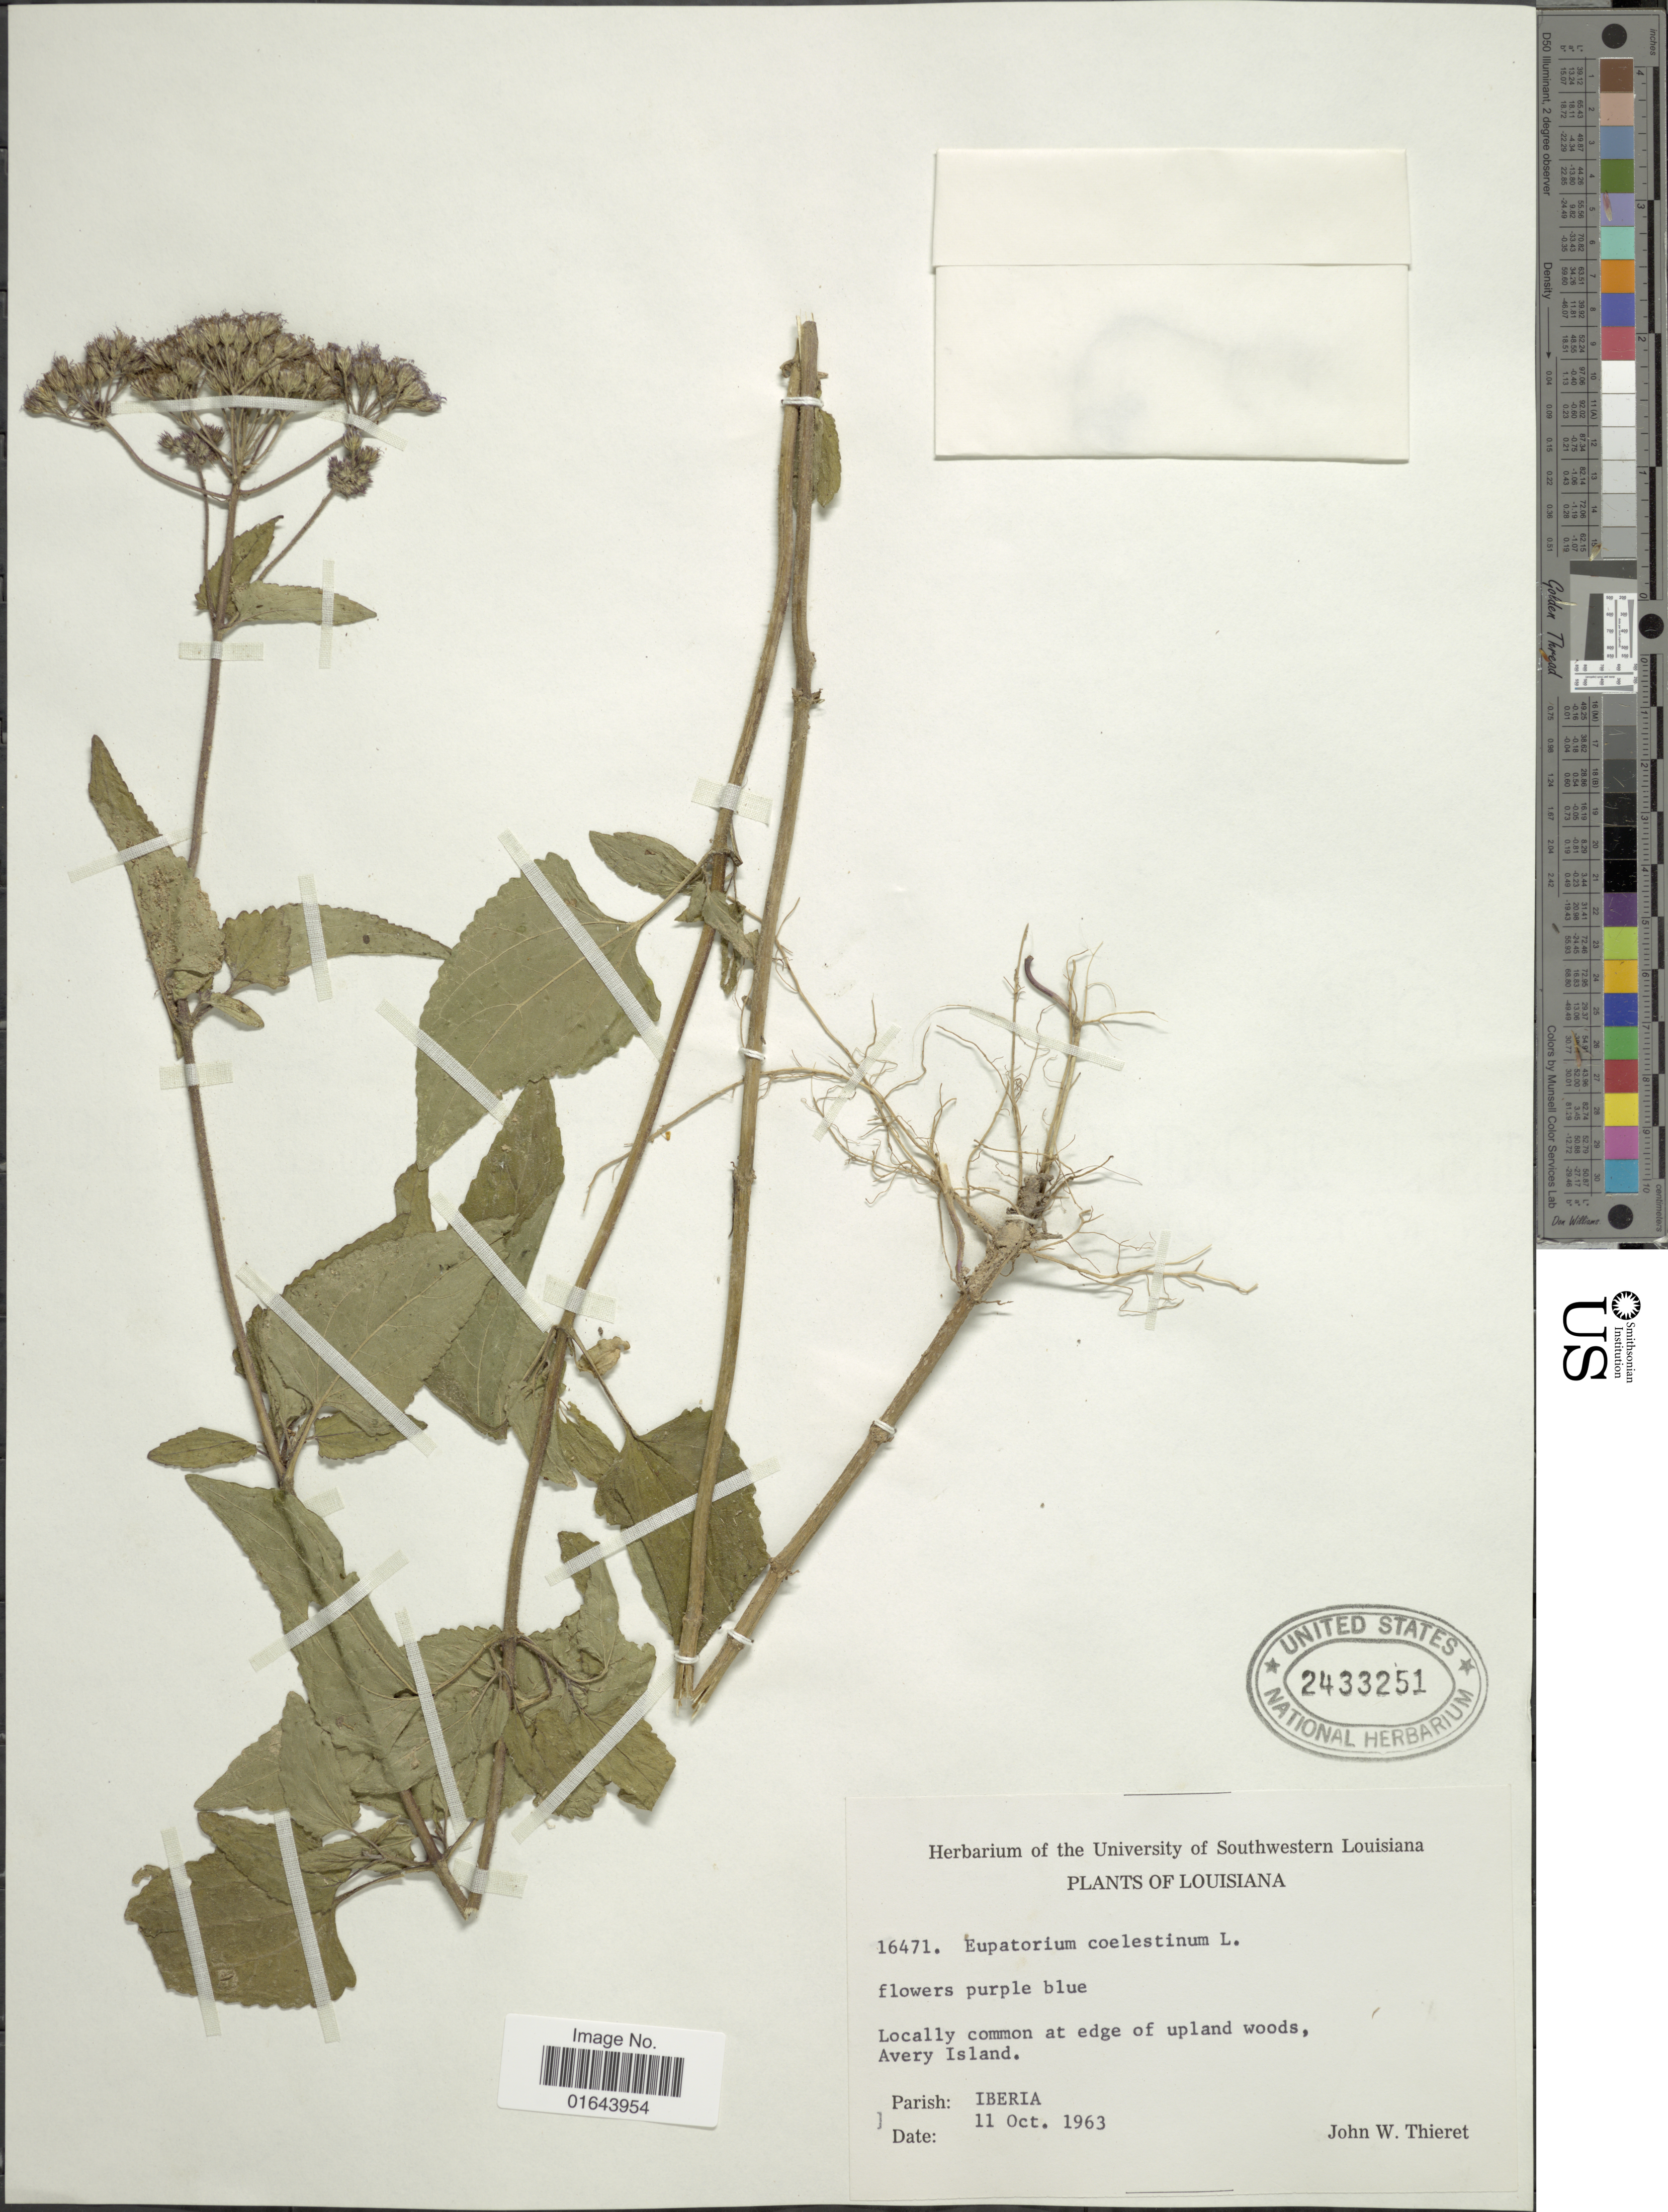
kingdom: Plantae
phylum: Tracheophyta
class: Magnoliopsida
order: Asterales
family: Asteraceae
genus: Conoclinium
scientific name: Conoclinium coelestinum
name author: (L.) DC.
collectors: J. W. Thieret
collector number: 16471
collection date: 1963-10-11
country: United States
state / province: Louisiana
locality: Locally common at edge of upland woods, Avery Island. Parish: Iberia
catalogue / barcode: US 2433251